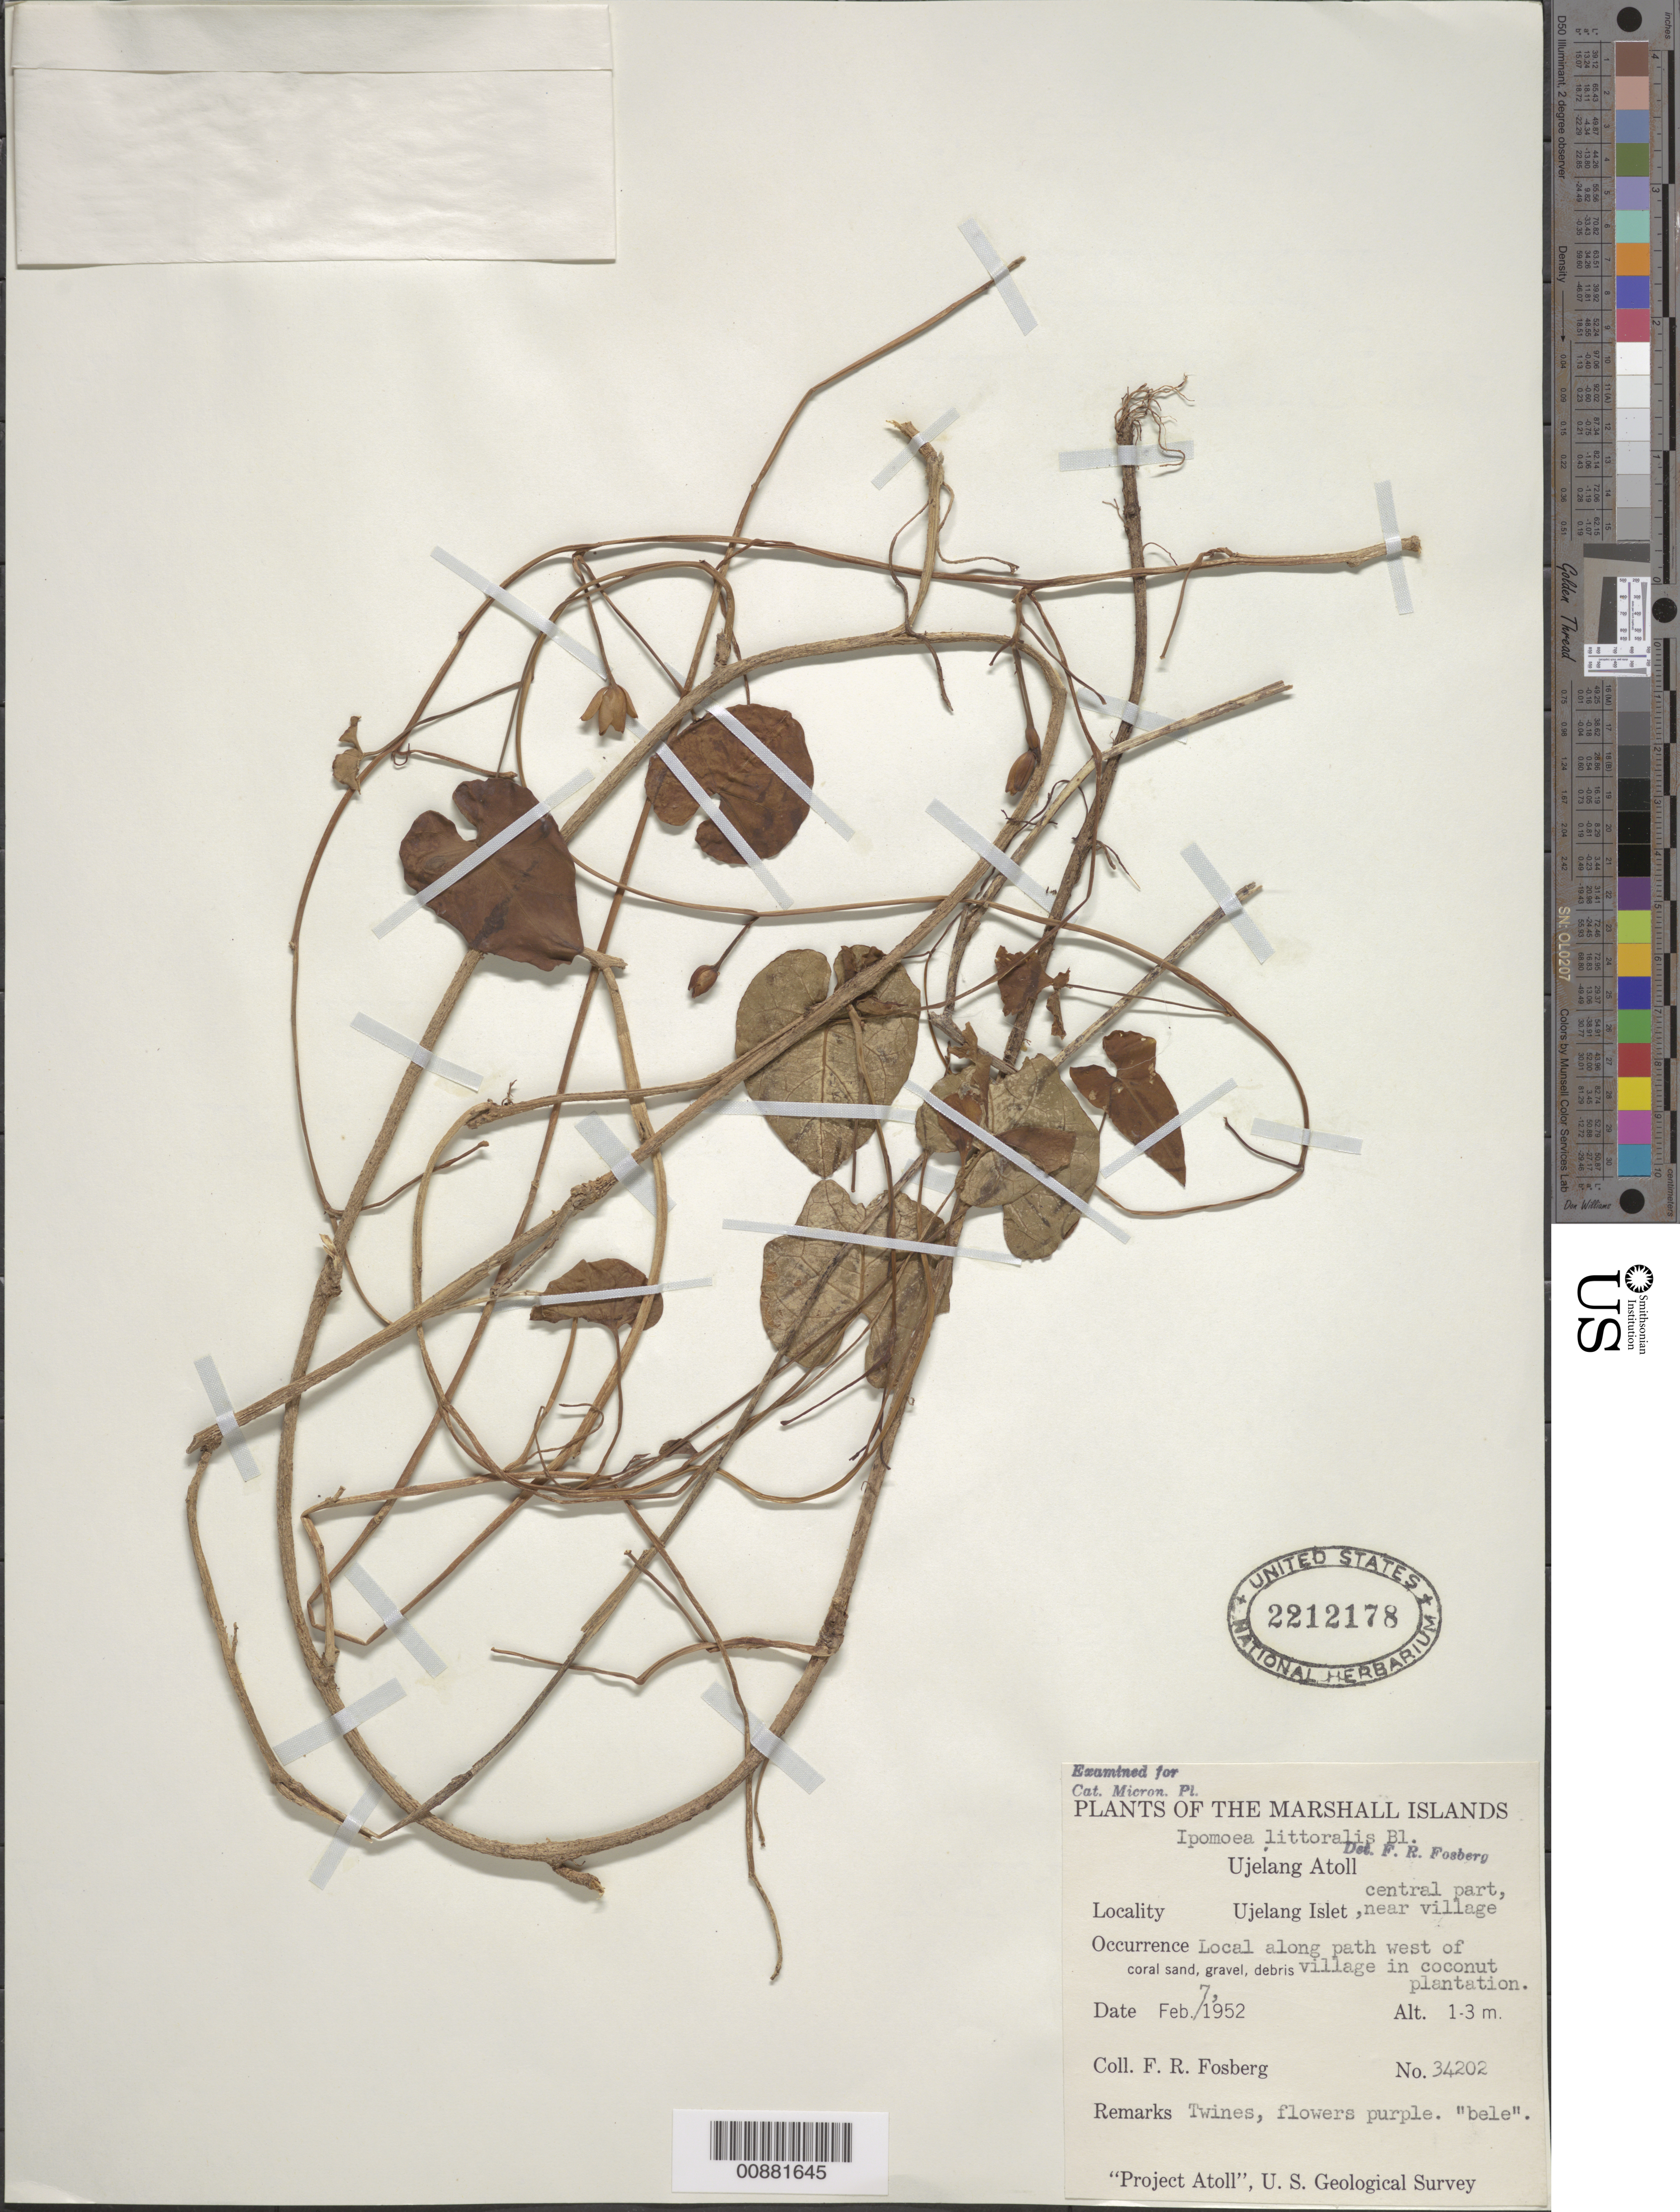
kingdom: Plantae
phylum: Tracheophyta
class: Magnoliopsida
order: Solanales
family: Convolvulaceae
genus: Ipomoea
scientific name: Ipomoea littoralis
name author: Blume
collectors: F. R. Fosberg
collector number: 34202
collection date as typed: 07 Feb 1952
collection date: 1952-02-07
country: Marshall Islands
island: Ujelang Atoll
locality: Ujelang Islet, central part, near village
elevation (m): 1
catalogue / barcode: US 2212178